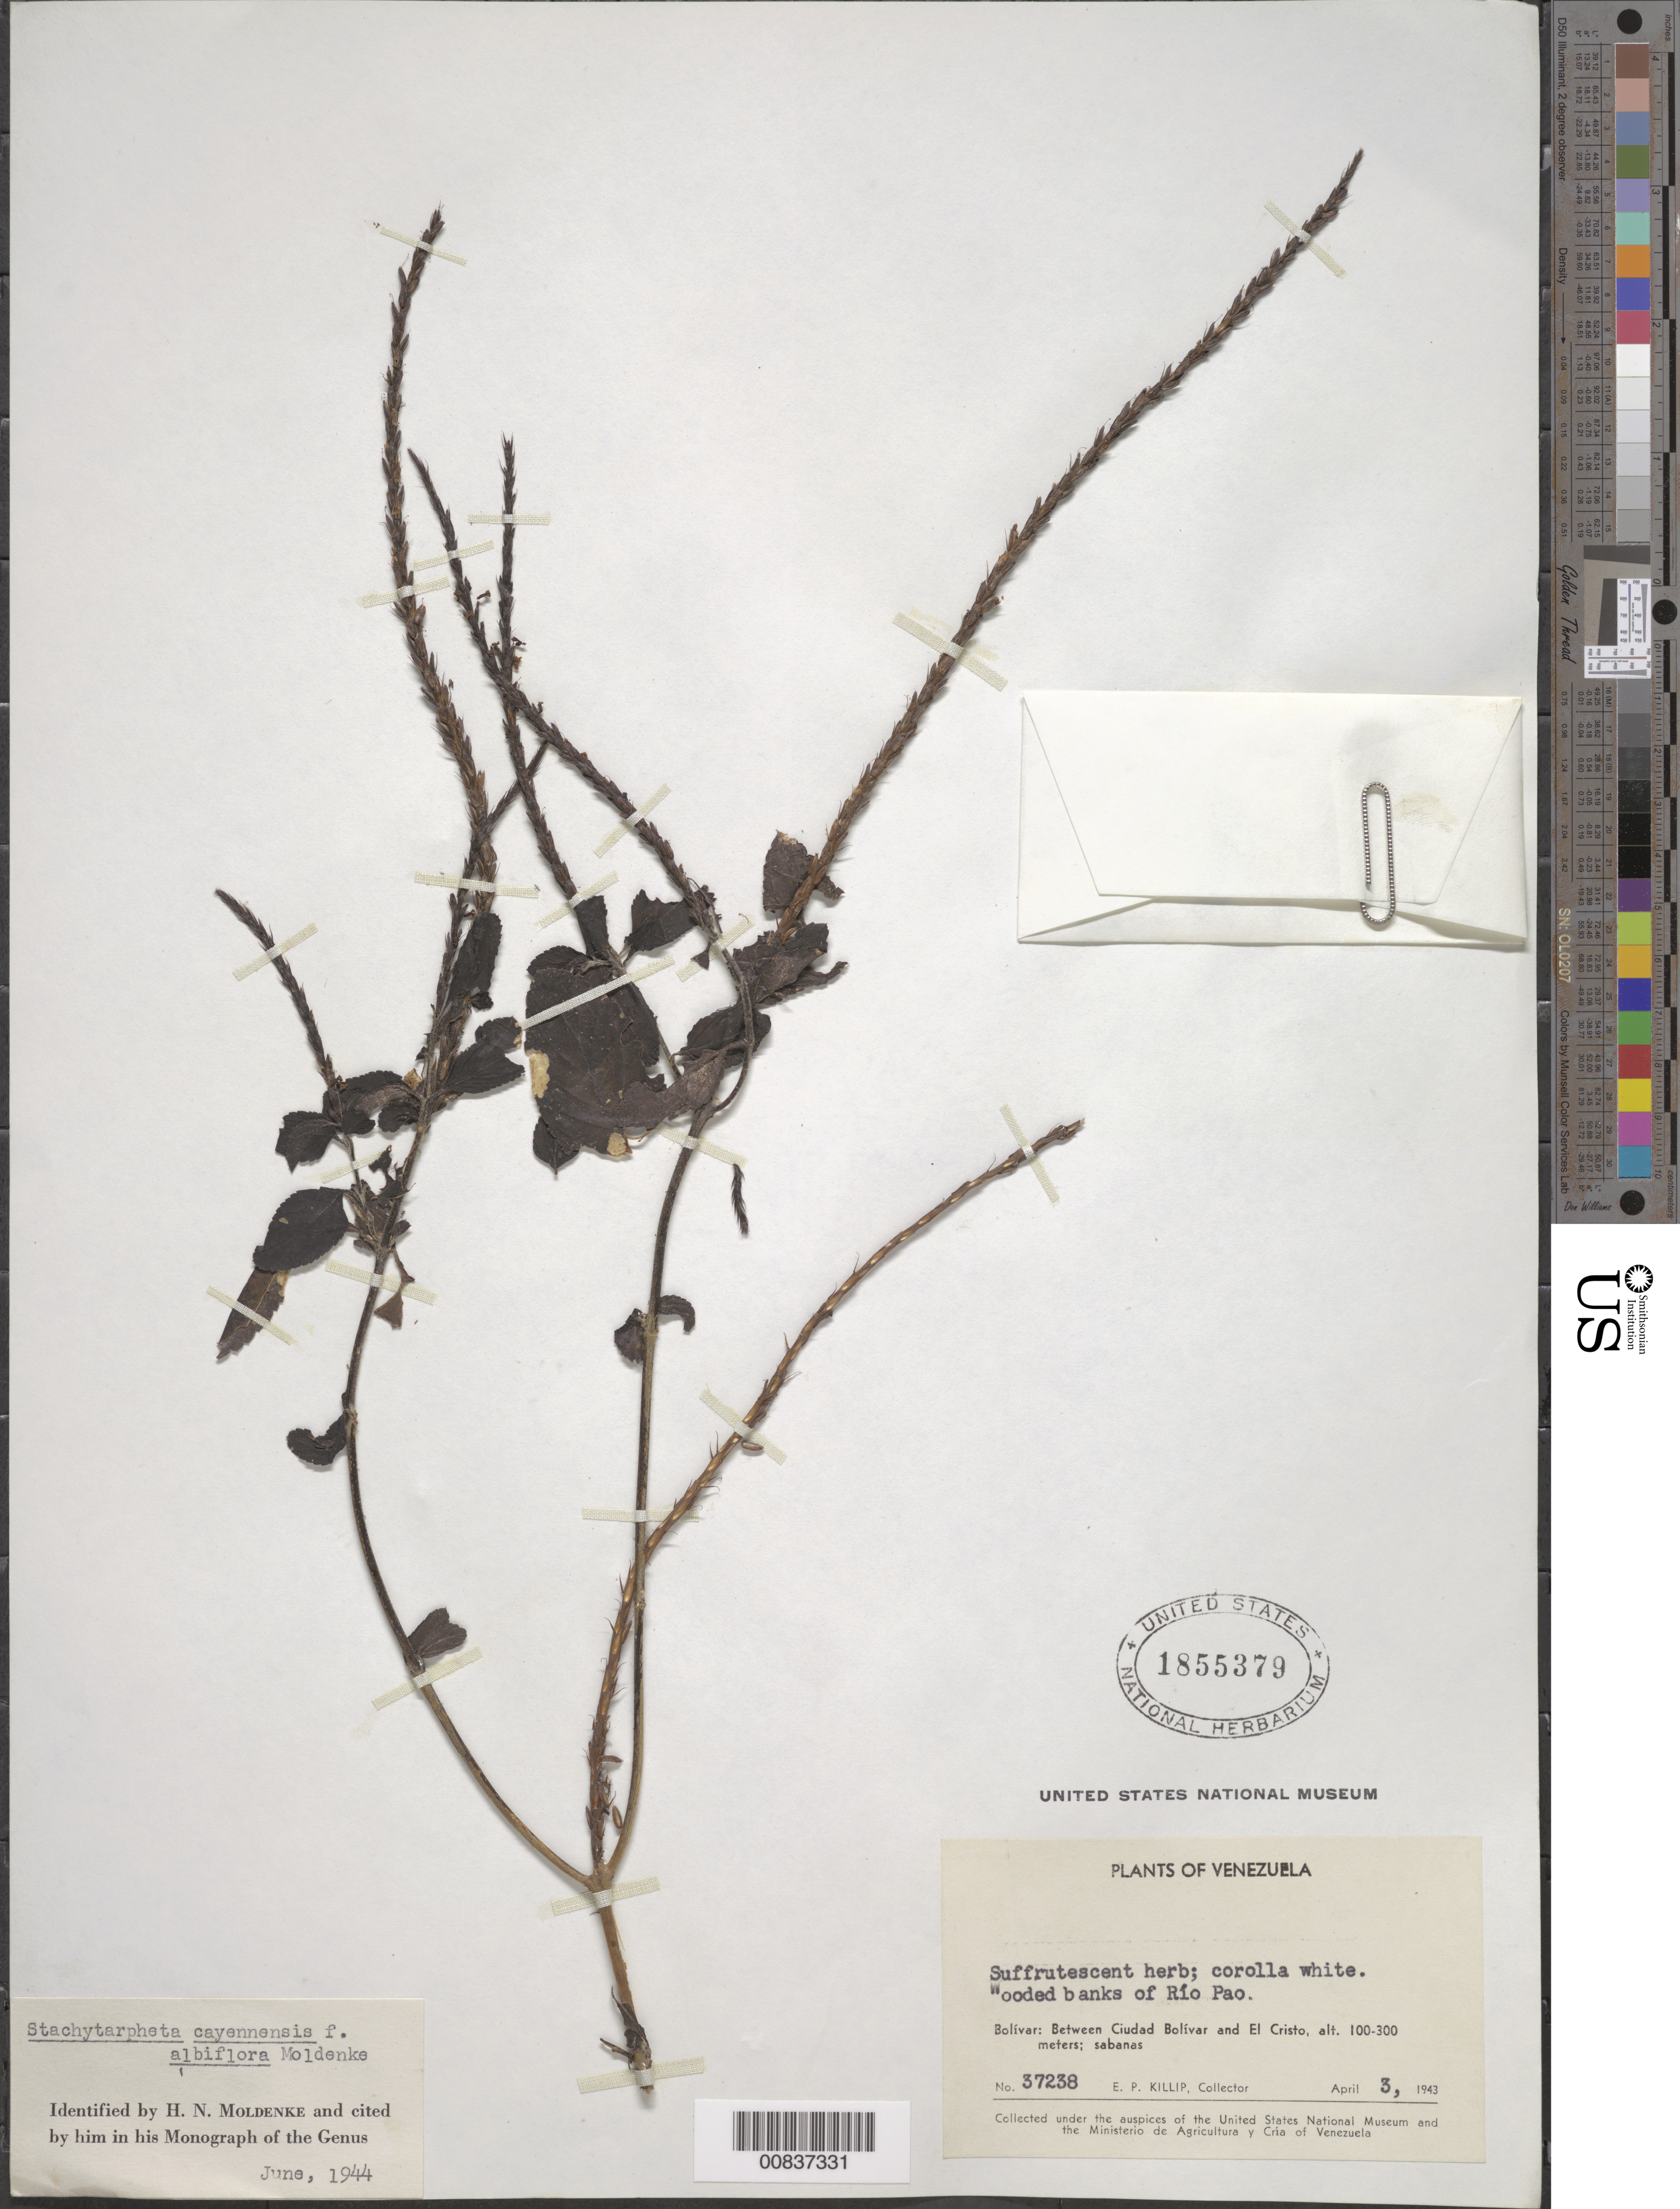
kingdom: Plantae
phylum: Tracheophyta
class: Magnoliopsida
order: Lamiales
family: Verbenaceae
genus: Stachytarpheta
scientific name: Stachytarpheta cayennensis f. albiflora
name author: Moldenke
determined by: Moldenke, H. N.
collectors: E. P. Killip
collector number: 37238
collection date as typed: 3-Apr-43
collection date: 1943-04-03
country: Venezuela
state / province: Bolívar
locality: Ciudad Bolívar to El Cristo, Río Pao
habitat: Wooded banks of river; sabanas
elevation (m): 100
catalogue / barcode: US 1855379